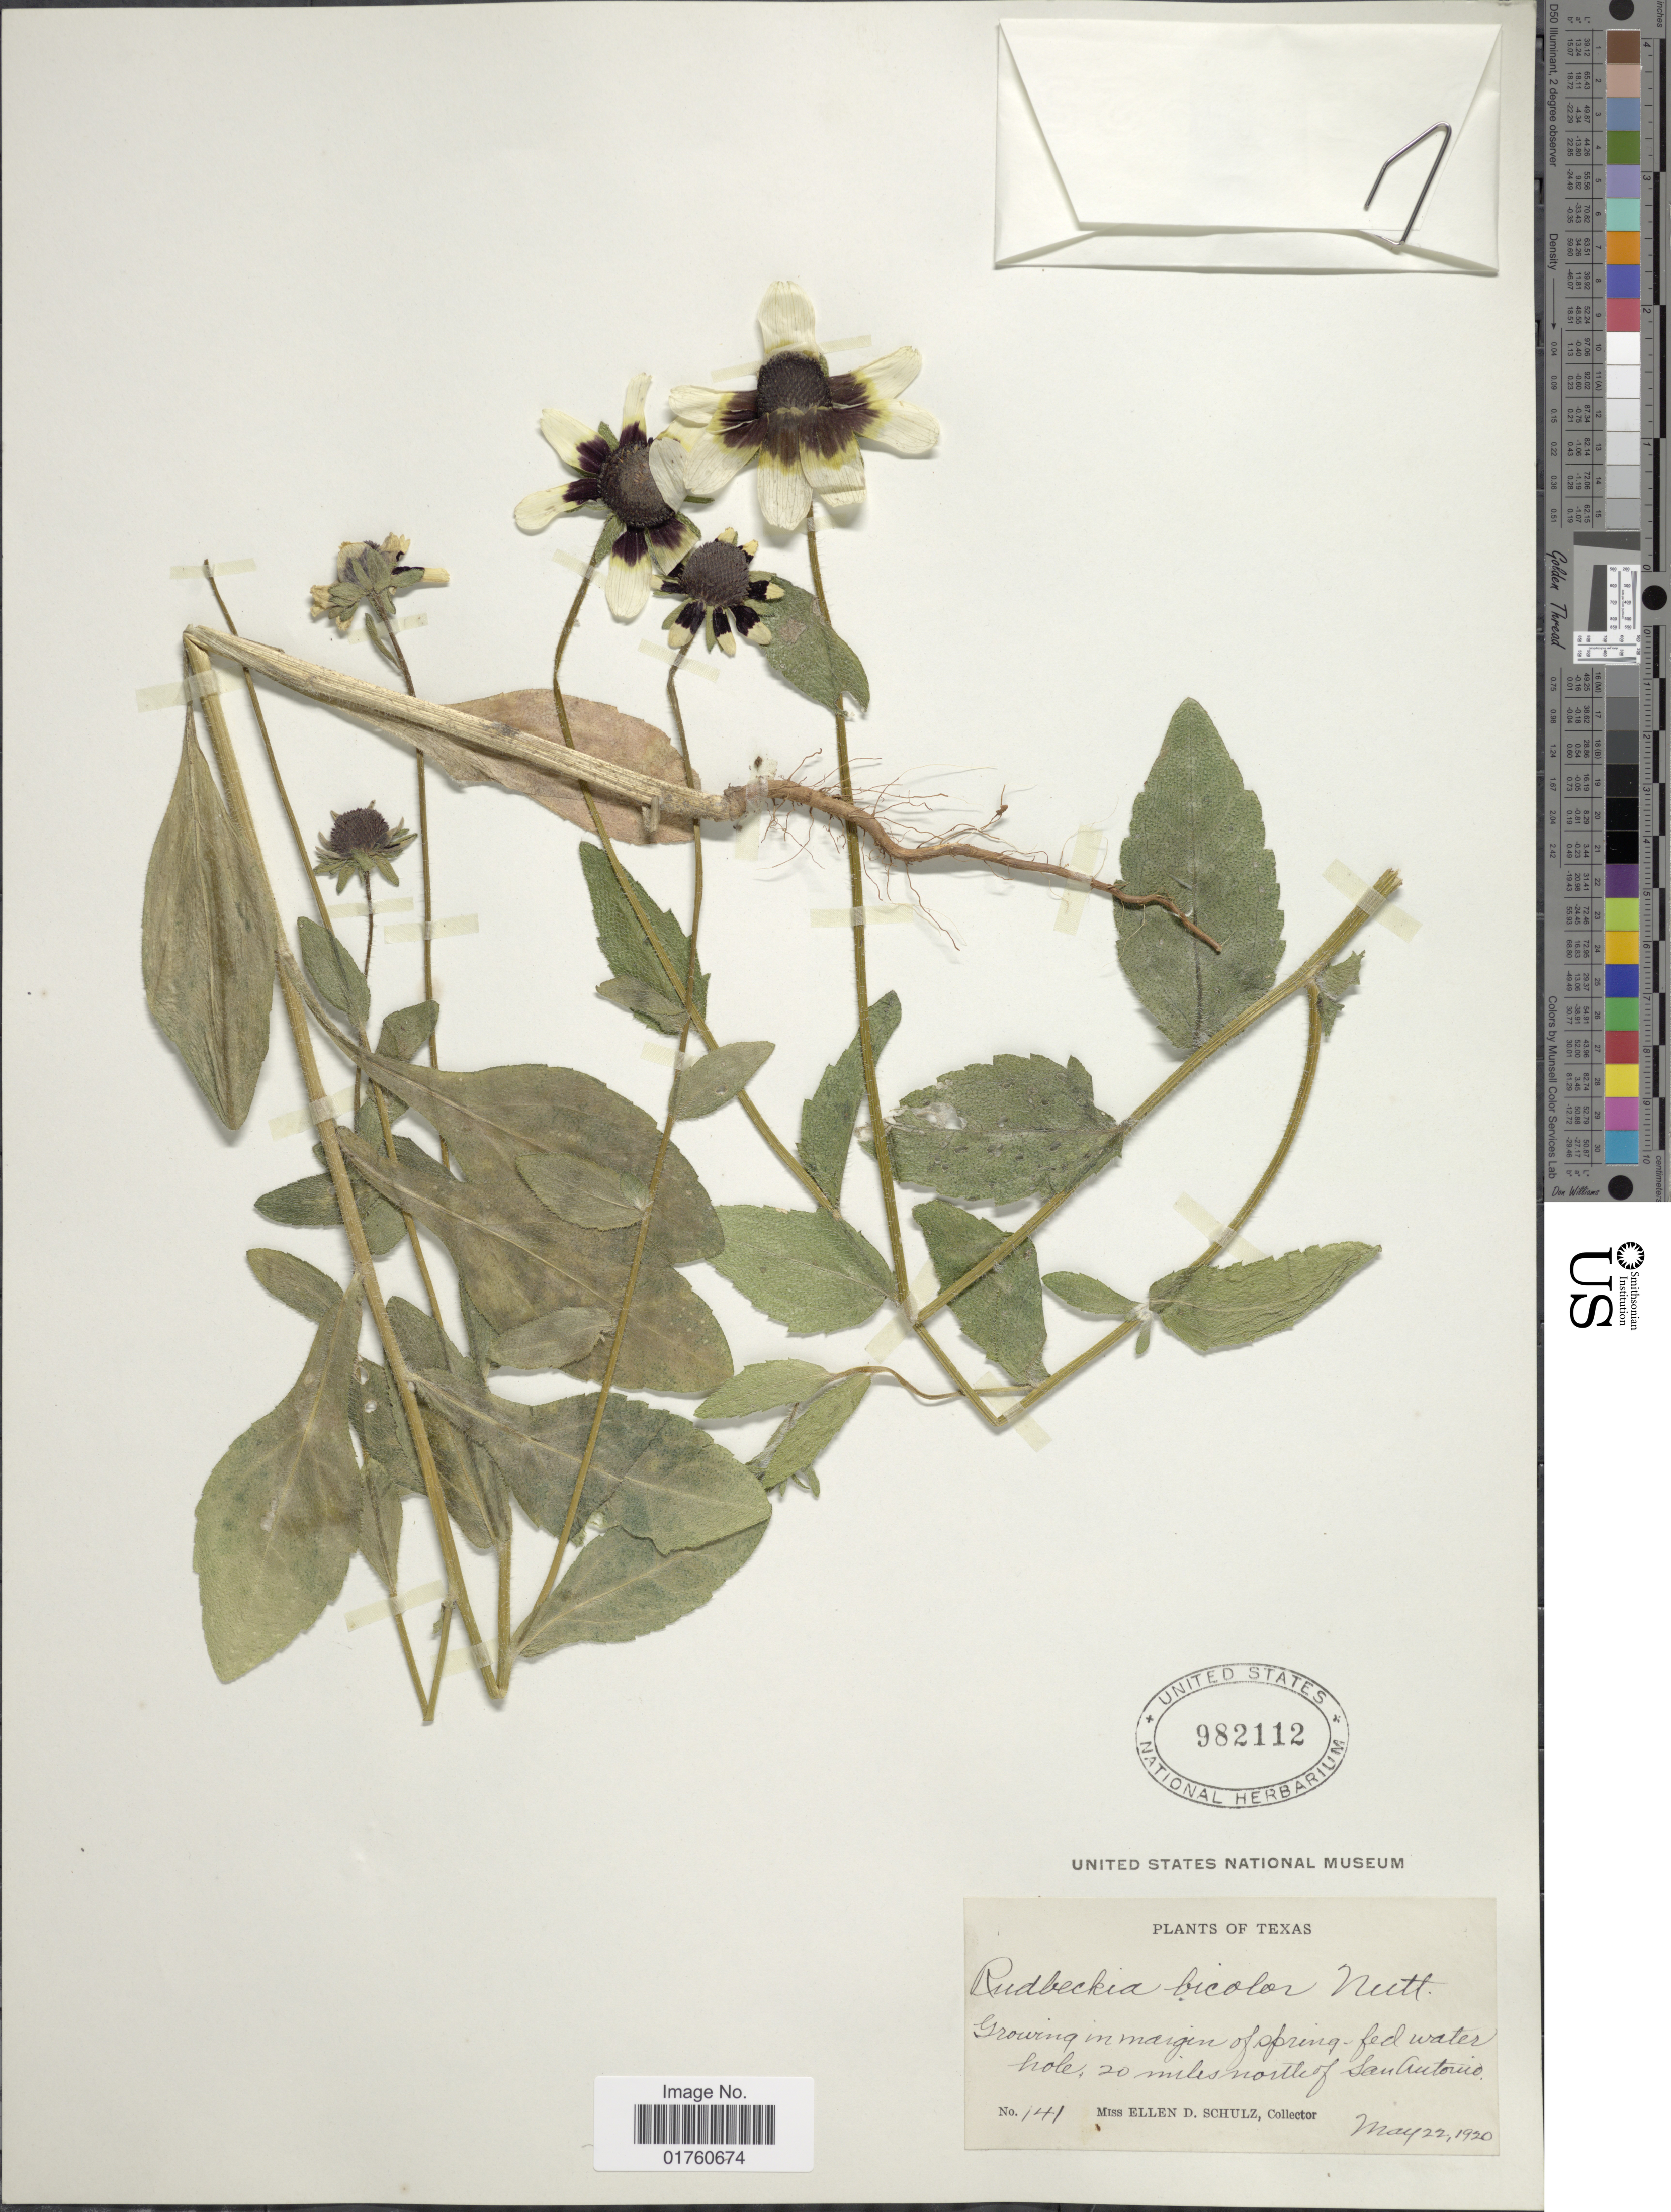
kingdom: Plantae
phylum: Tracheophyta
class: Magnoliopsida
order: Asterales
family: Asteraceae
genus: Rudbeckia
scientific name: Rudbeckia bicolor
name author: Nutt.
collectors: E. D. Schulz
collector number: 141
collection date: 1920-05-22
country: United States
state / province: Texas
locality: Growing in margine of spring-fed water hole, 20 miles north of San Antonio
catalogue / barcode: US 982112